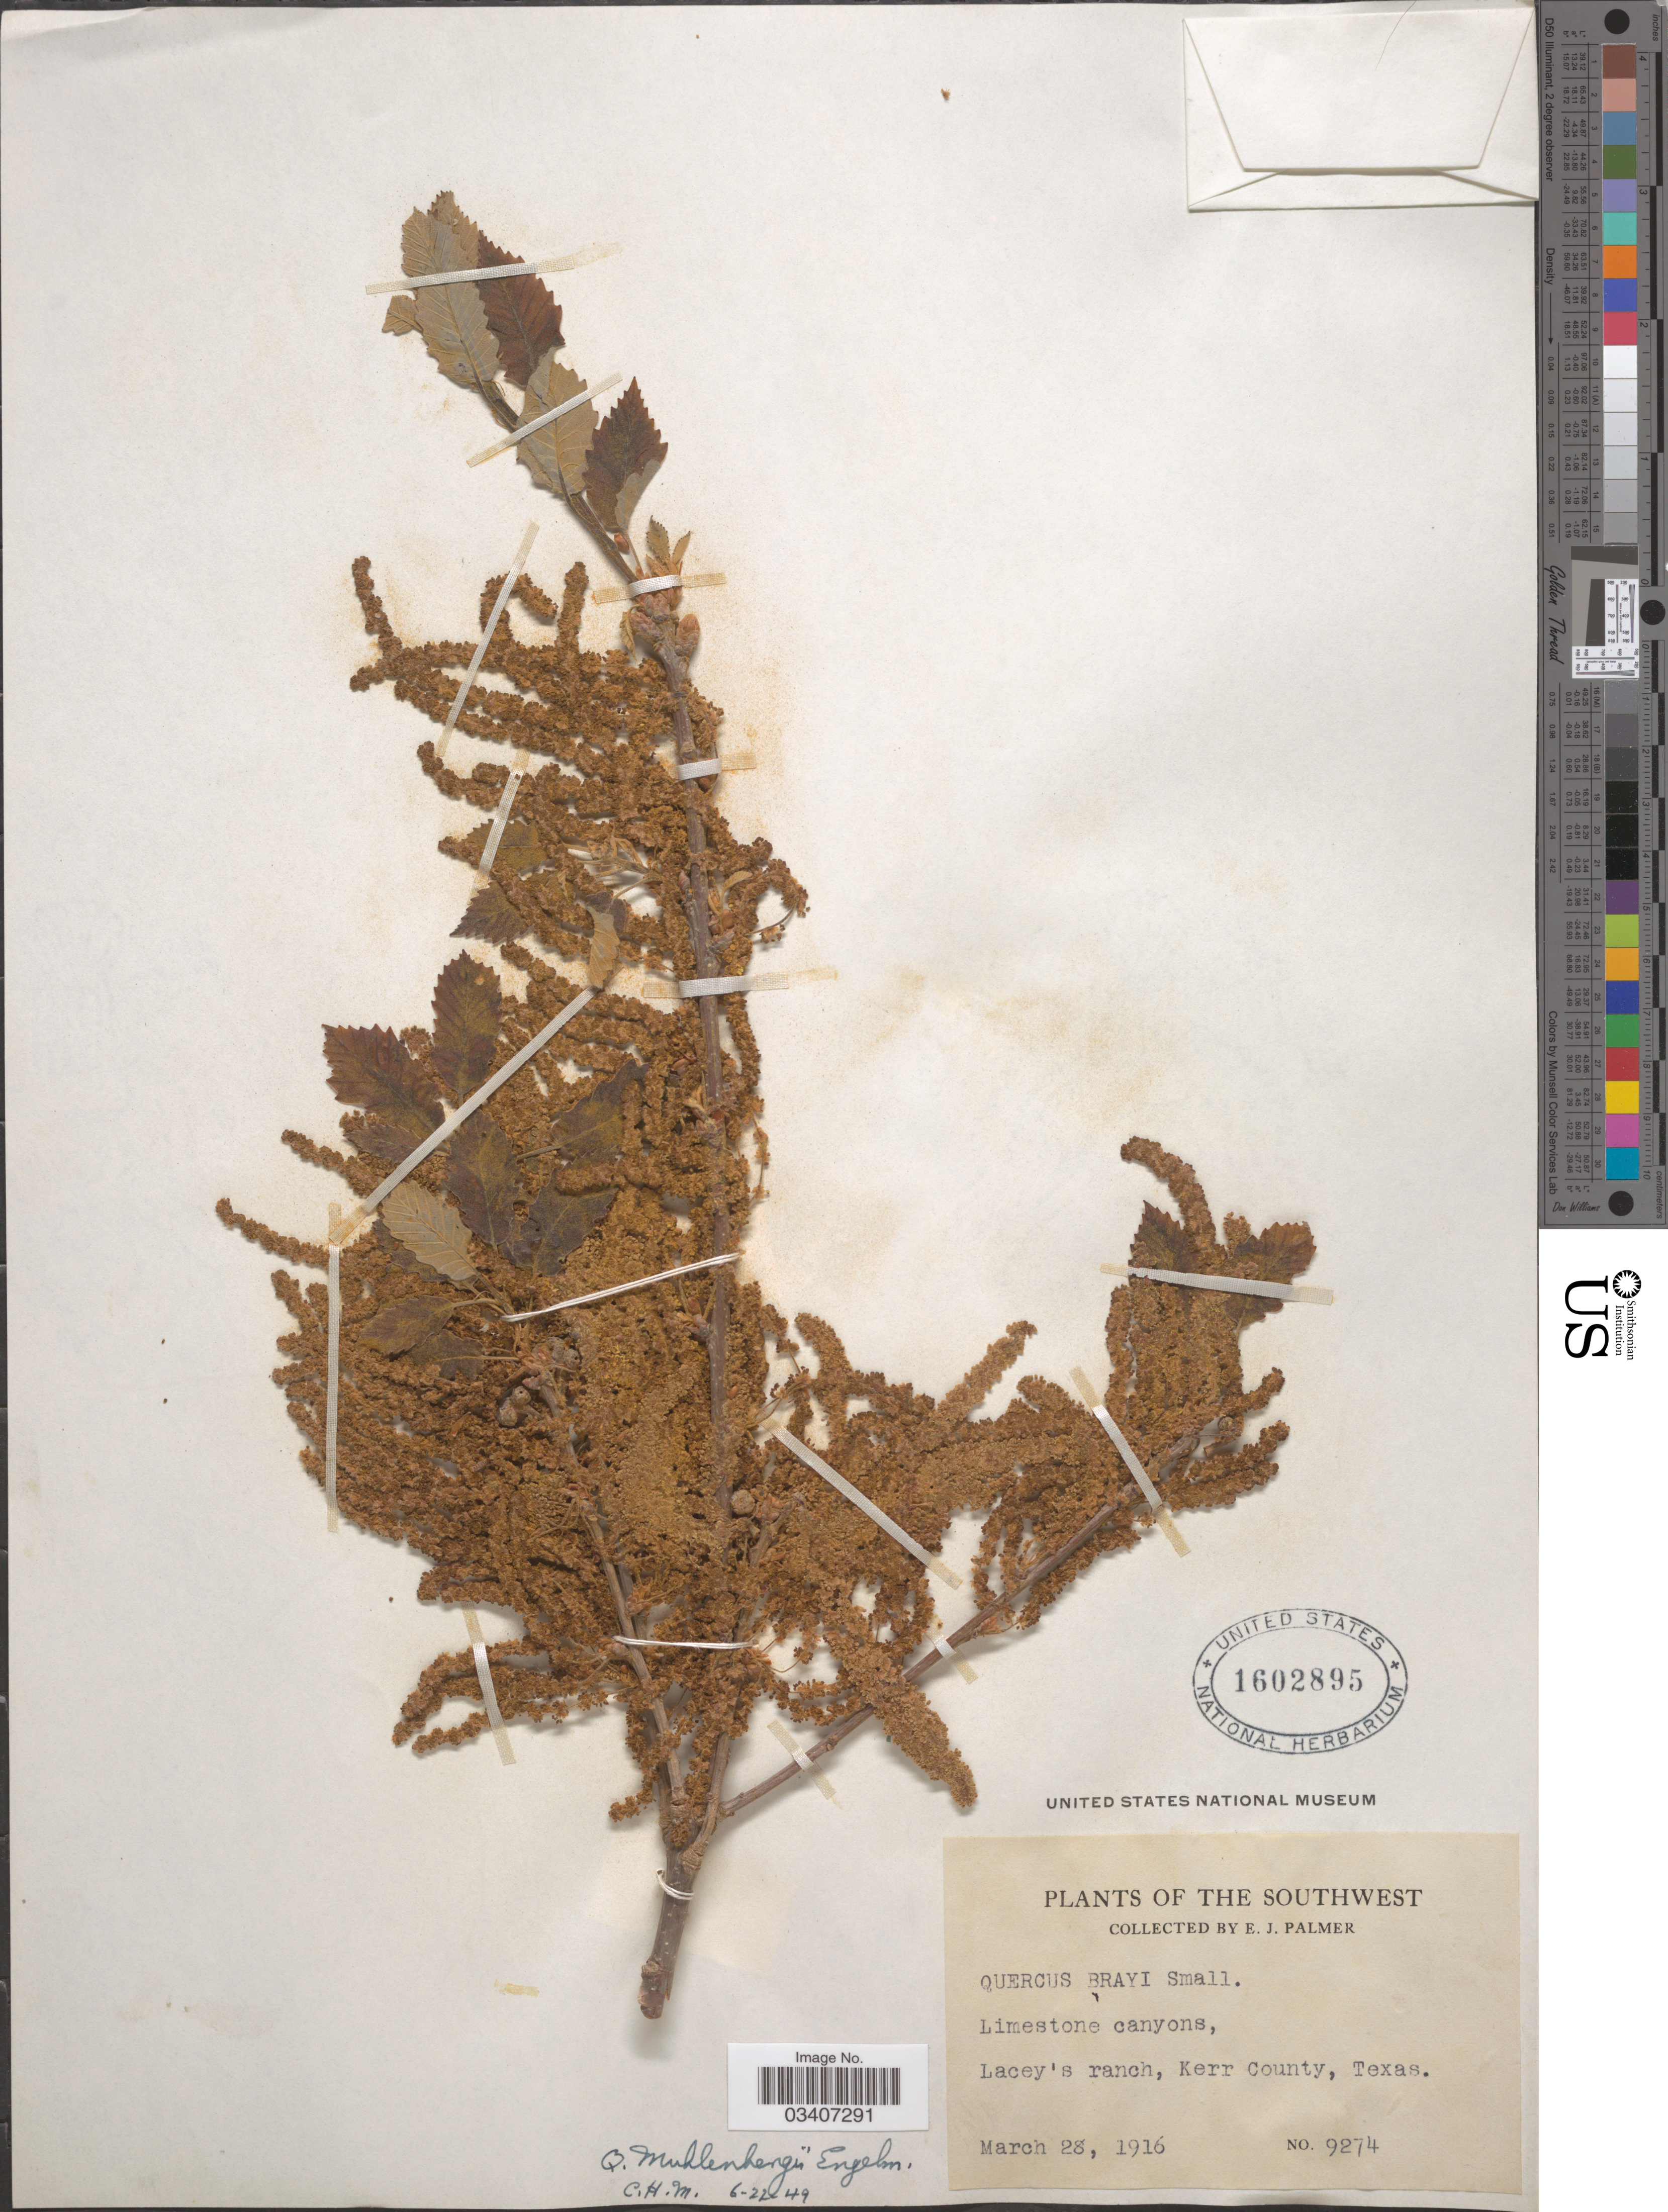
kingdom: Plantae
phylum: Tracheophyta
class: Magnoliopsida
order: Fagales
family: Fagaceae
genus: Quercus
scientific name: Quercus muehlenbergii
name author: Engelm.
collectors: E. J. Palmer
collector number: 9274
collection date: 1916-03-28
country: United States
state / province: Texas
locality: The Southwest. Lacey's ranch, Kerr County.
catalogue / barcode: US 1602895